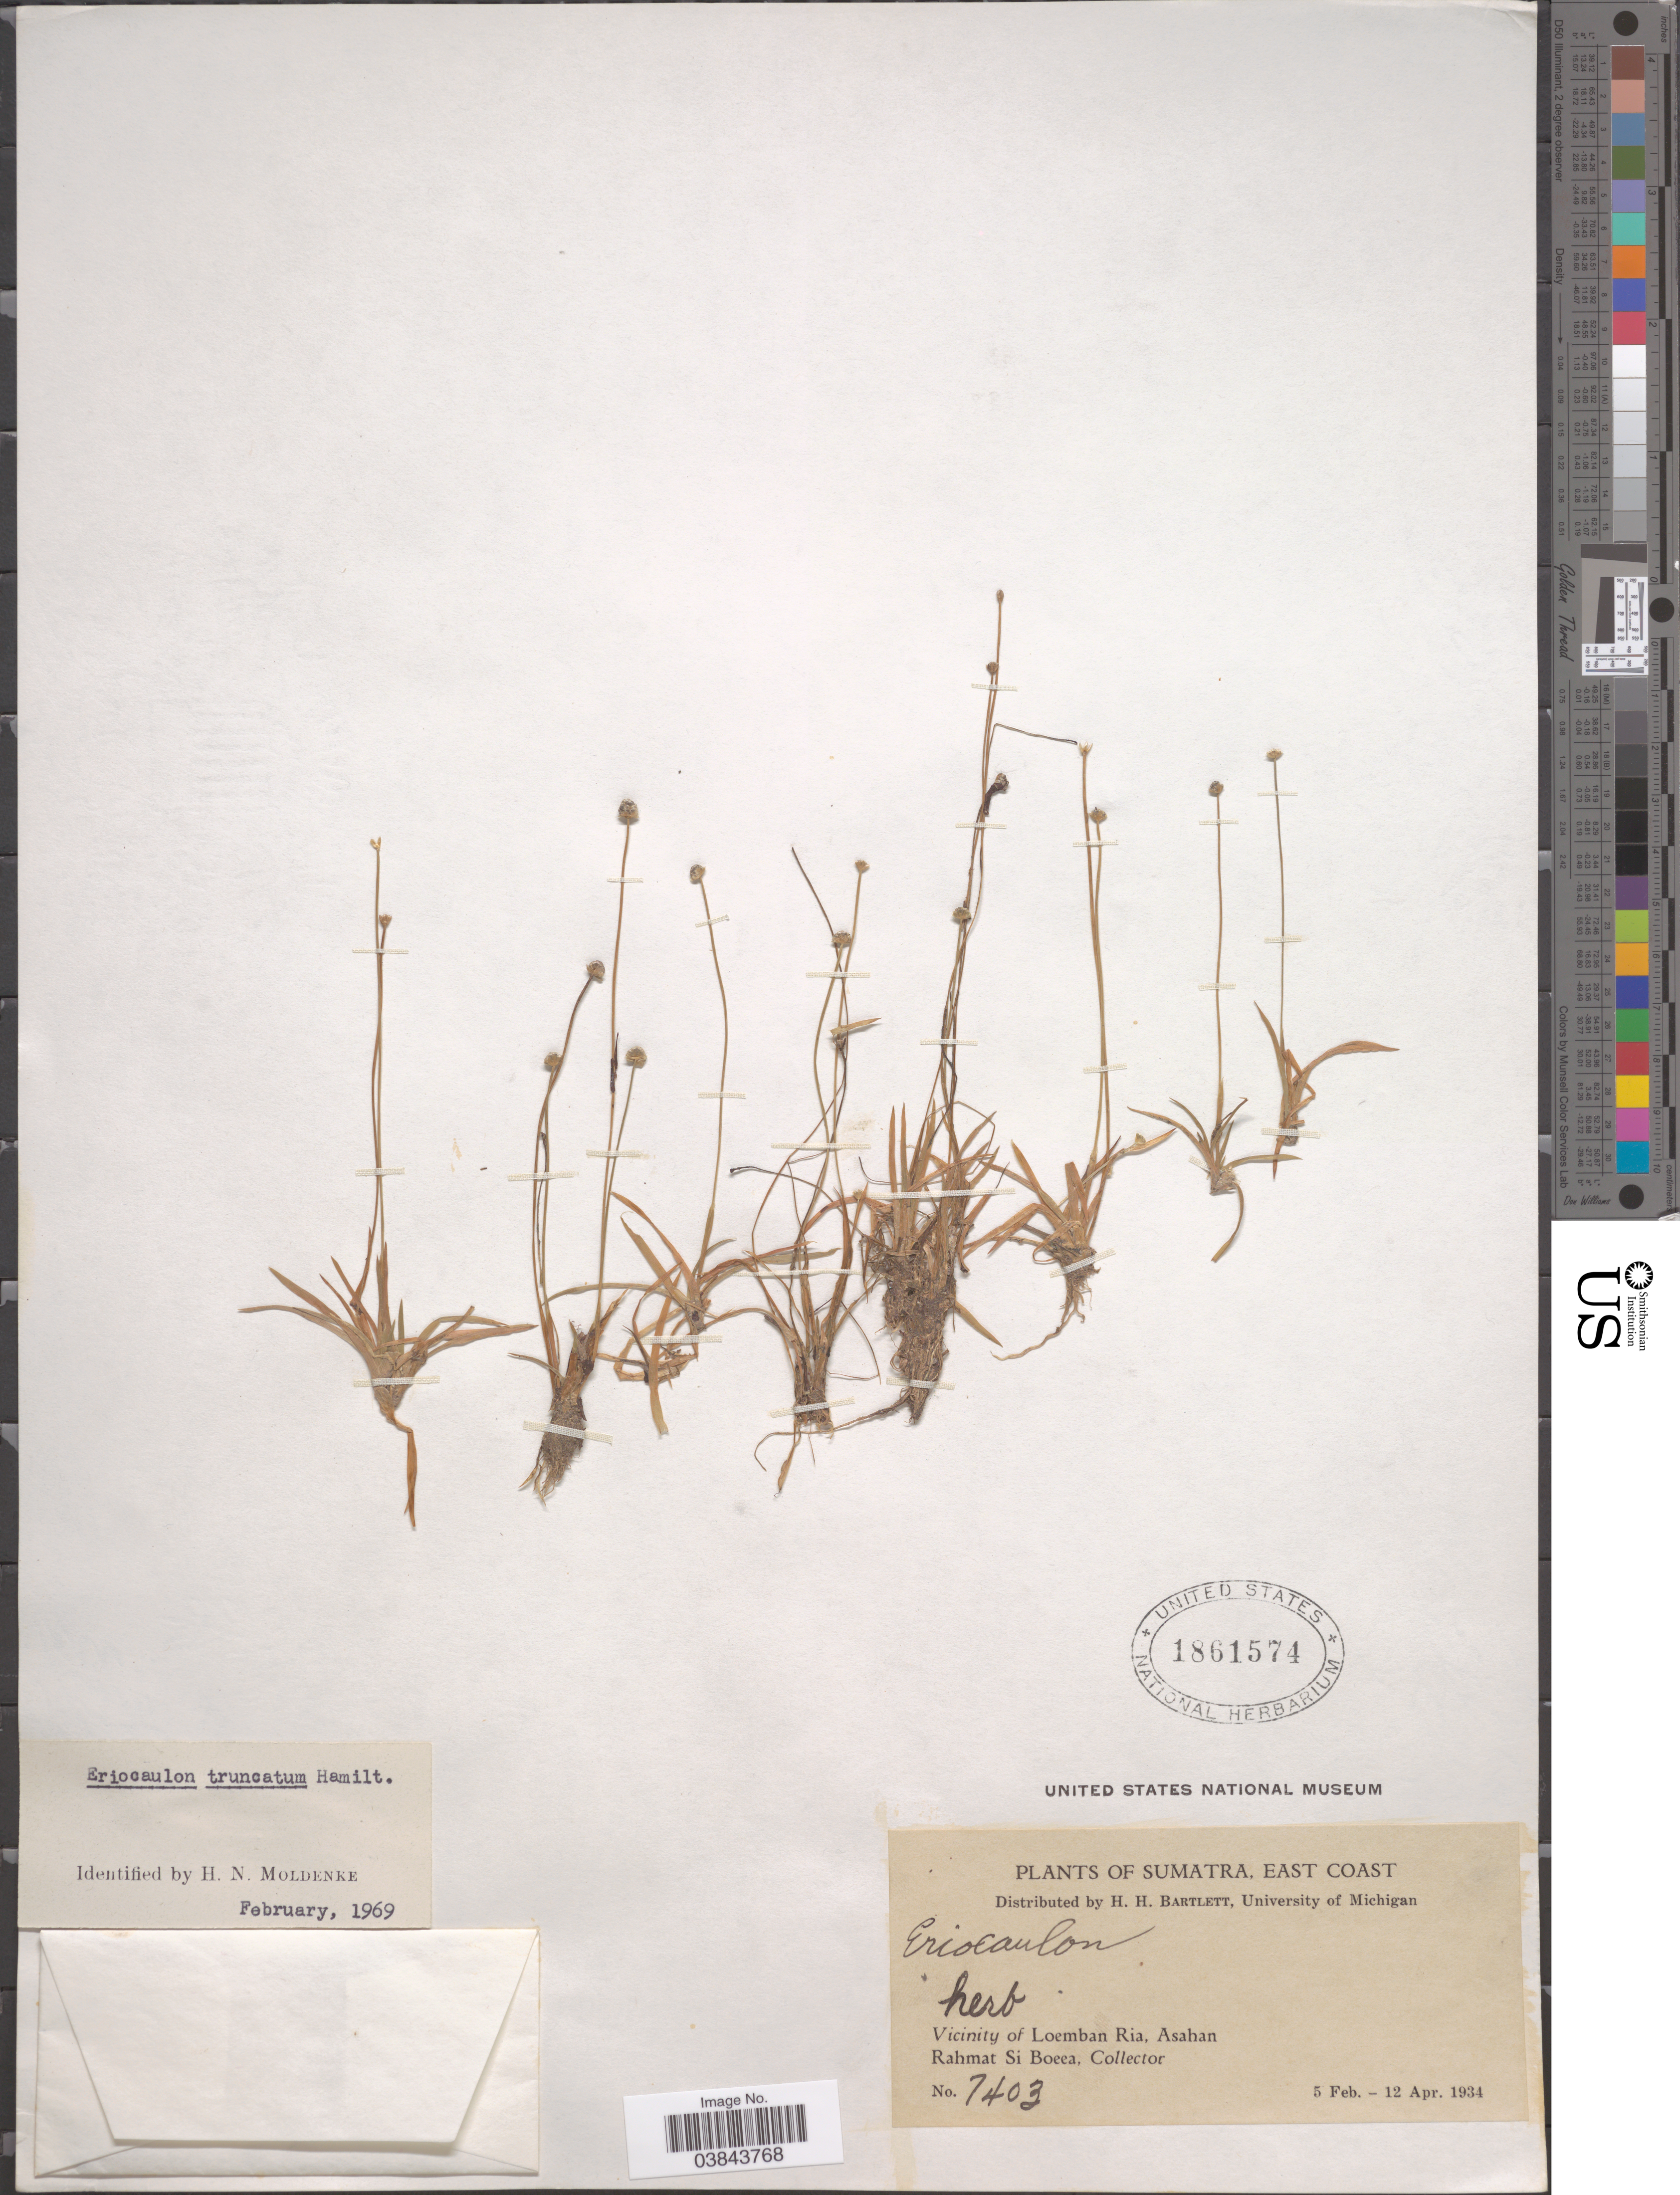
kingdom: Plantae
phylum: Tracheophyta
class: Liliopsida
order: Poales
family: Eriocaulaceae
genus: Eriocaulon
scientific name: Eriocaulon truncatum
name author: Buch.-Ham. ex Mart.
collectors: Rahmat Si Boeea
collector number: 7403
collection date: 1934-02-05/1934-04-12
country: Indonesia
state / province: Sumatra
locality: East Coast. Vicinity of Loemban Ria, Asahan.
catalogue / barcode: US 1861574